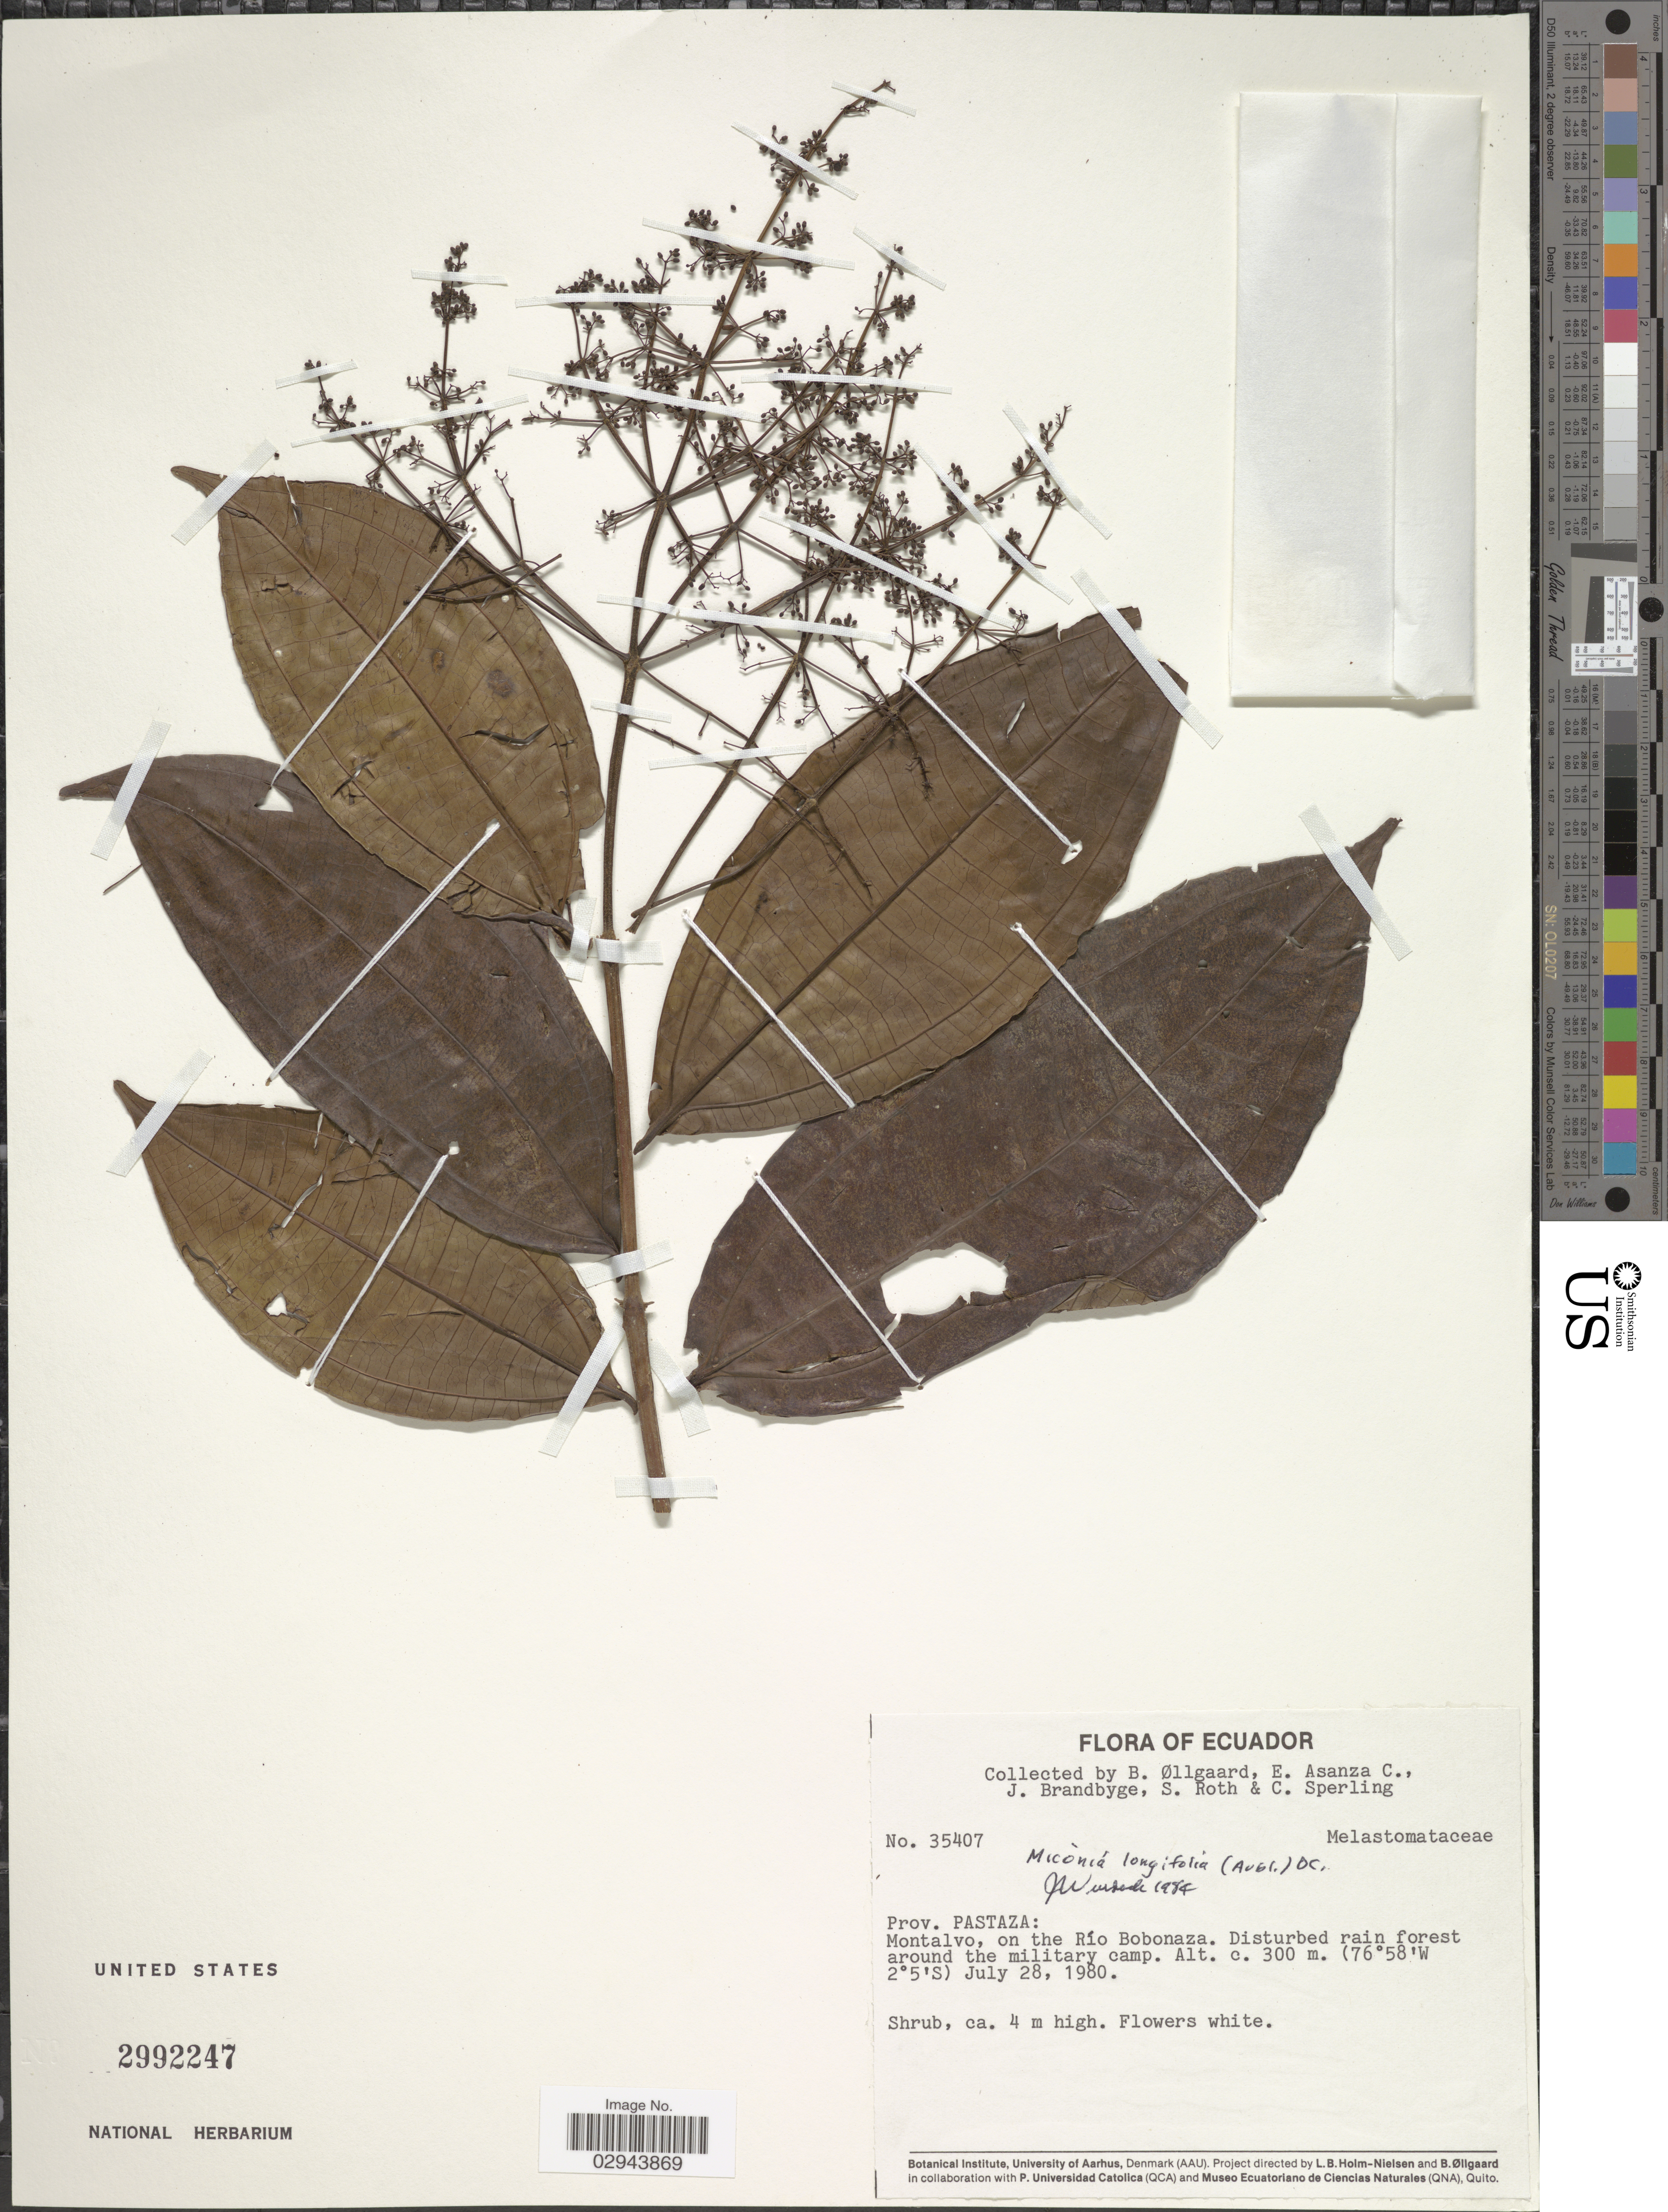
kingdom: Plantae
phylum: Tracheophyta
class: Magnoliopsida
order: Myrtales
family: Melastomataceae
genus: Miconia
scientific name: Miconia ternatifolia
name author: Triana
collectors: B. Øllgaard, E. Asanza C., J. Brandbyge, S. Roth & C. Sperling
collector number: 35407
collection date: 1980-07-28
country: Ecuador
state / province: Pastaza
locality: Montalvo, on the Río Bobonaza. Around the military camp.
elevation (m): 300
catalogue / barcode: US 2992247